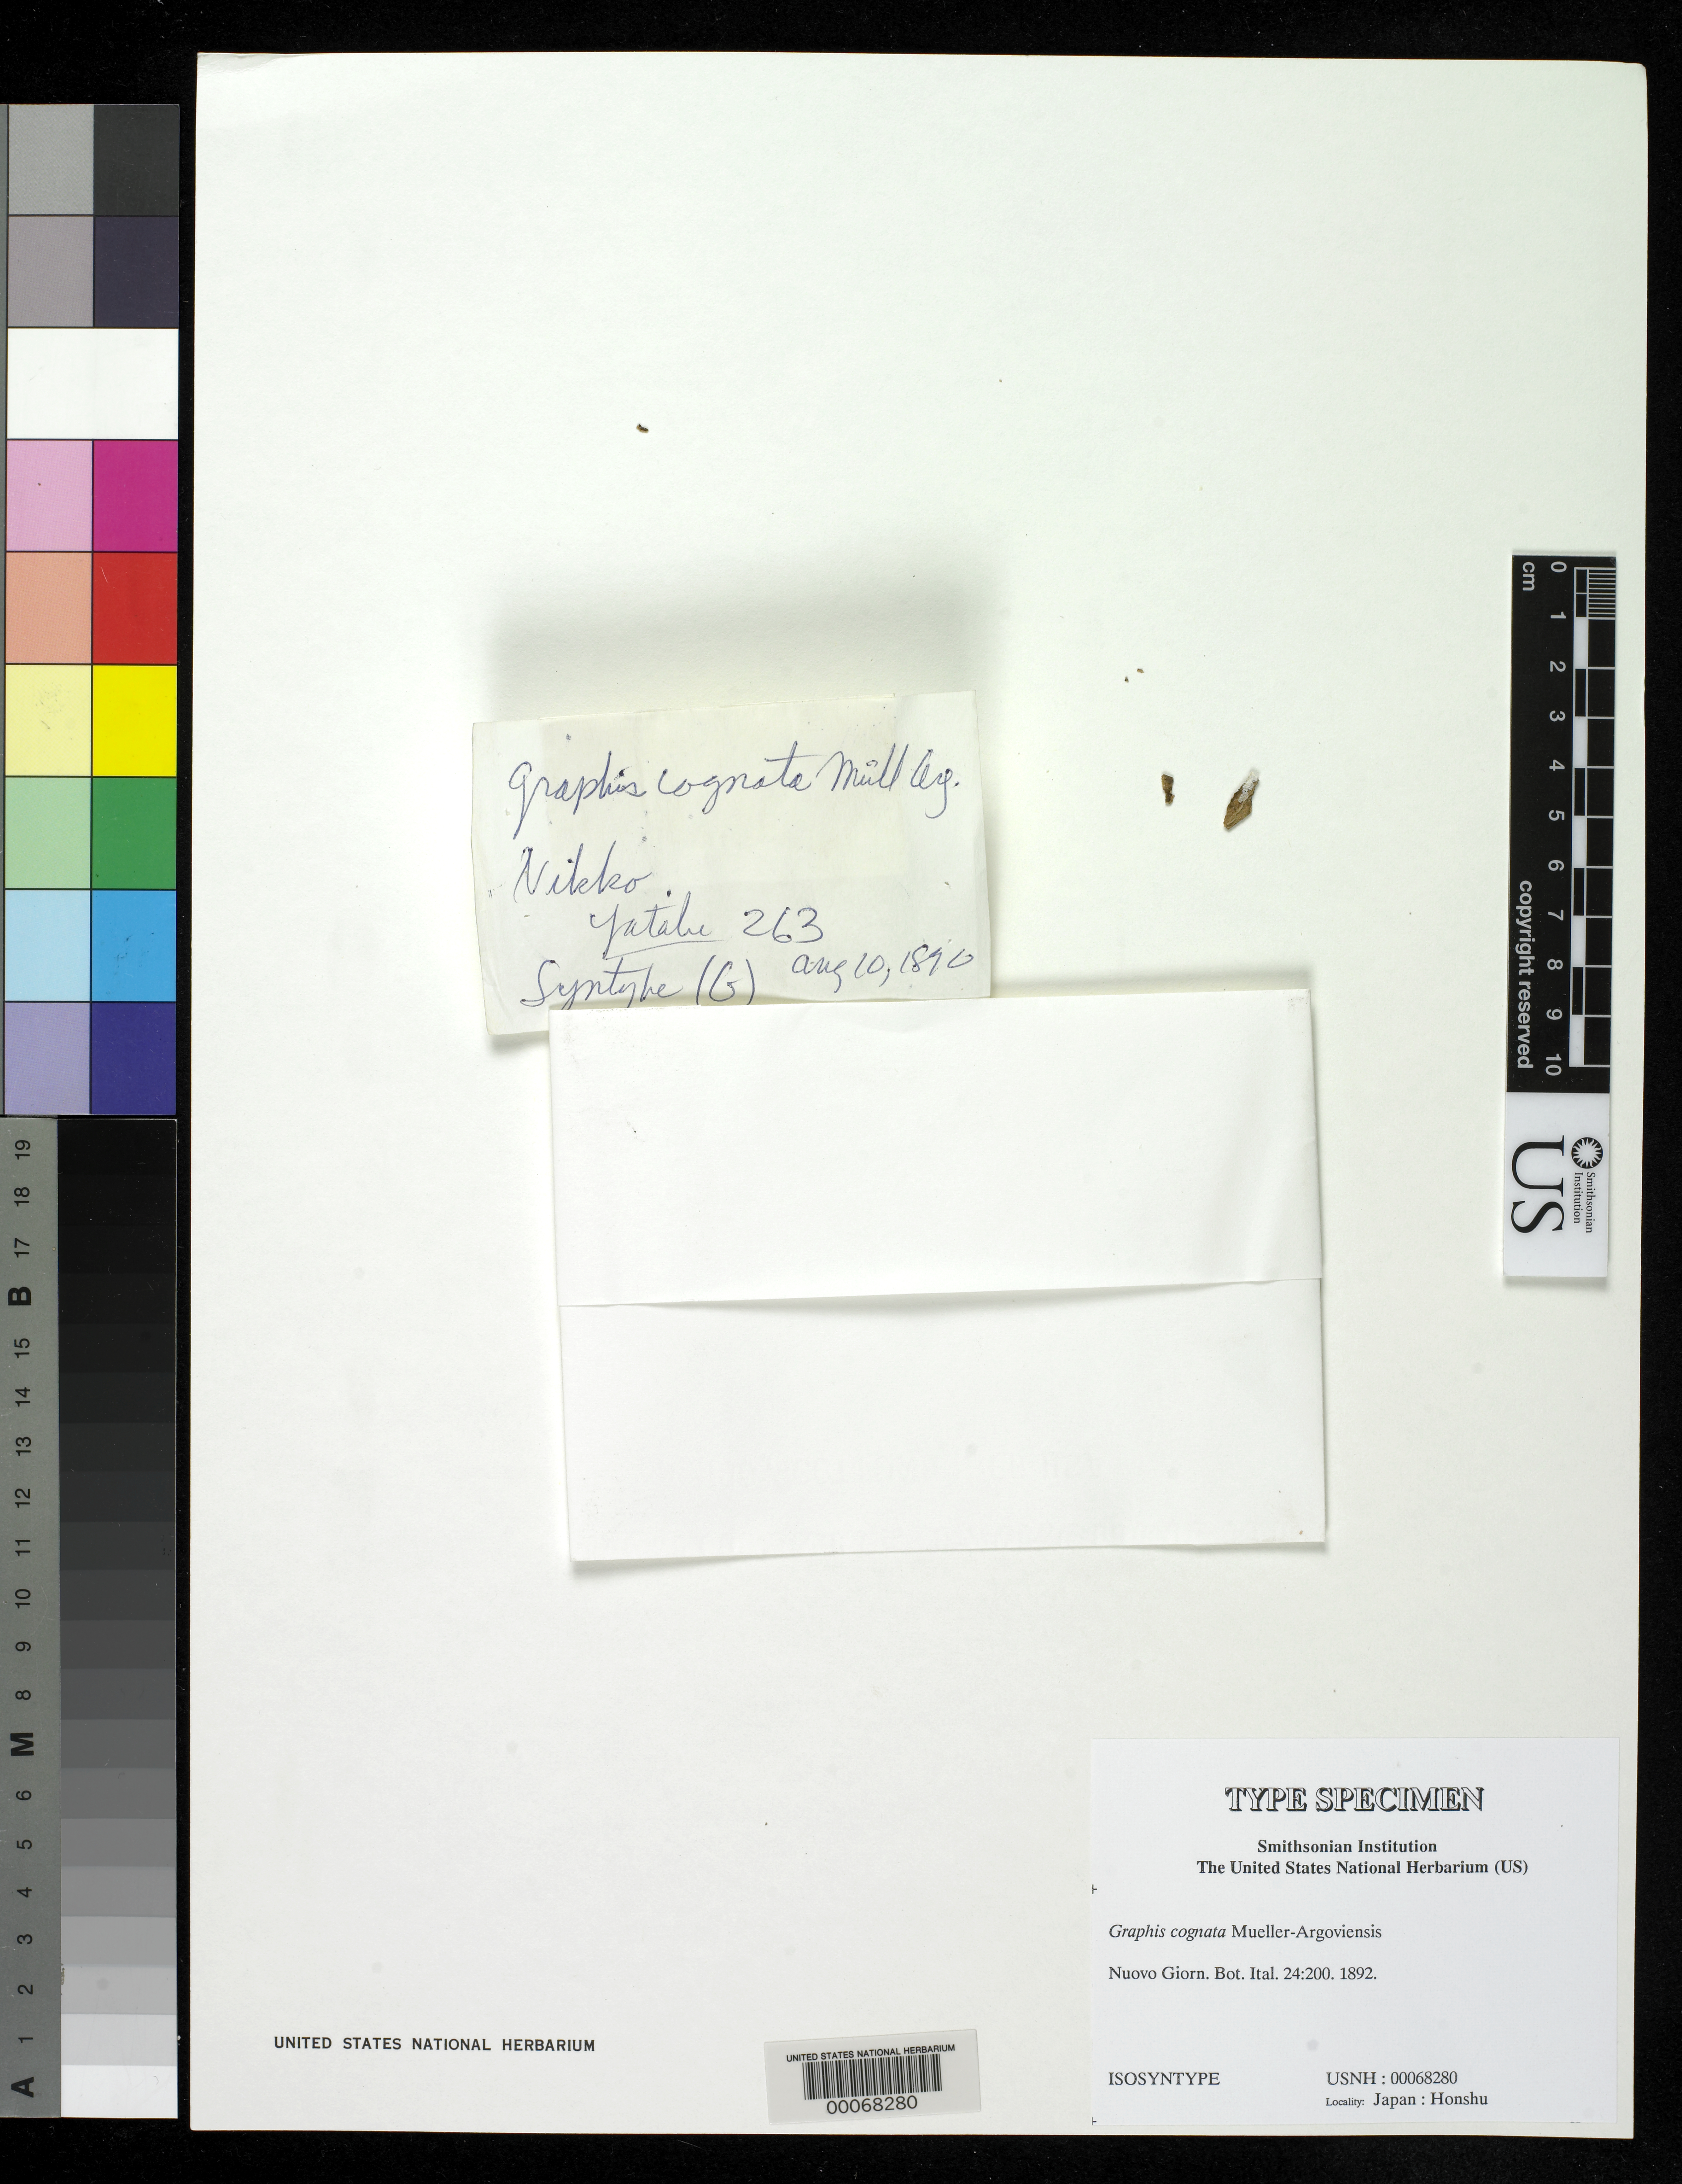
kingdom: Fungi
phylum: Ascomycota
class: Lecanoromycetes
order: Ostropales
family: Graphidaceae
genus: Graphis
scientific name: Graphis cognata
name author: Müll. Arg.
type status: Isosyntype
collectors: R. Yatabe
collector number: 263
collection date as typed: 10 Aug 1890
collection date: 1890-08-10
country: Japan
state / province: Totigi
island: Honshu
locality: Nikko.